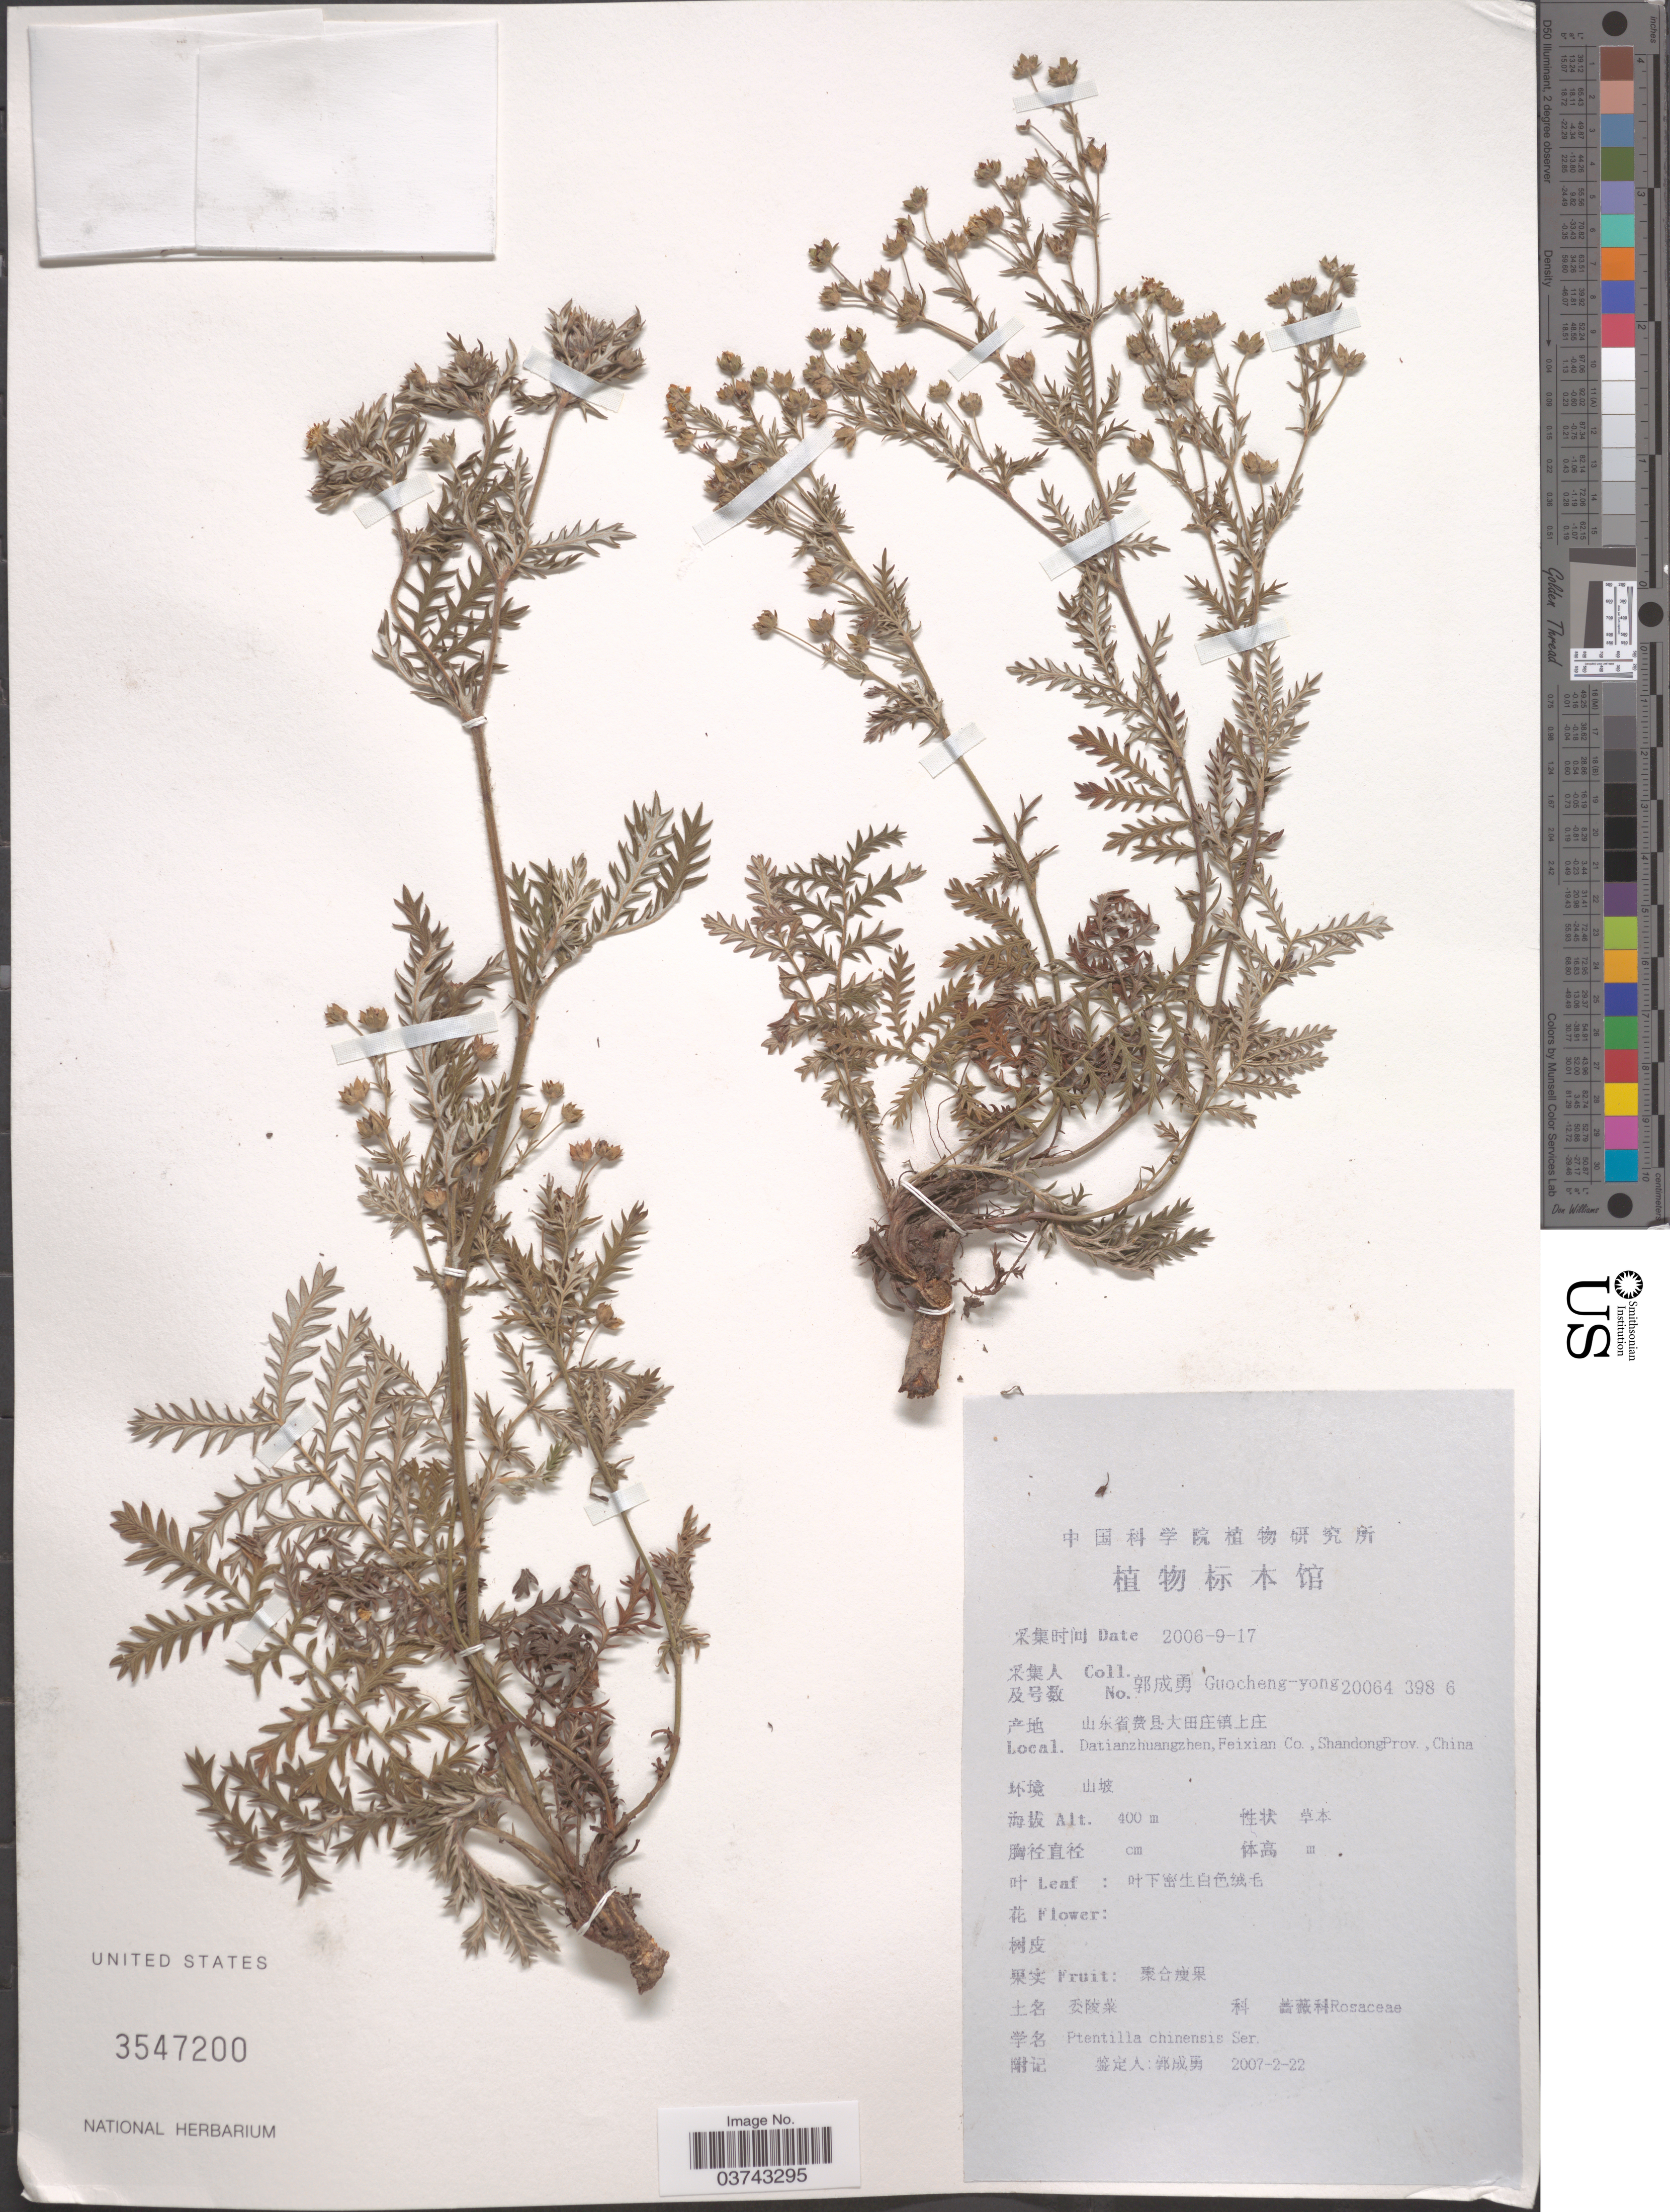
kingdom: Plantae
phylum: Tracheophyta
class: Magnoliopsida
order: Rosales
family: Rosaceae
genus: Potentilla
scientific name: Potentilla chinensis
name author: Ser.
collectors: Guo cheng-yong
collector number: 200643986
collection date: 2006-09-17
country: China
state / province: Shandong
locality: Datianzhuangzhen, Feixian Co.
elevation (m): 400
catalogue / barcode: US 3547200